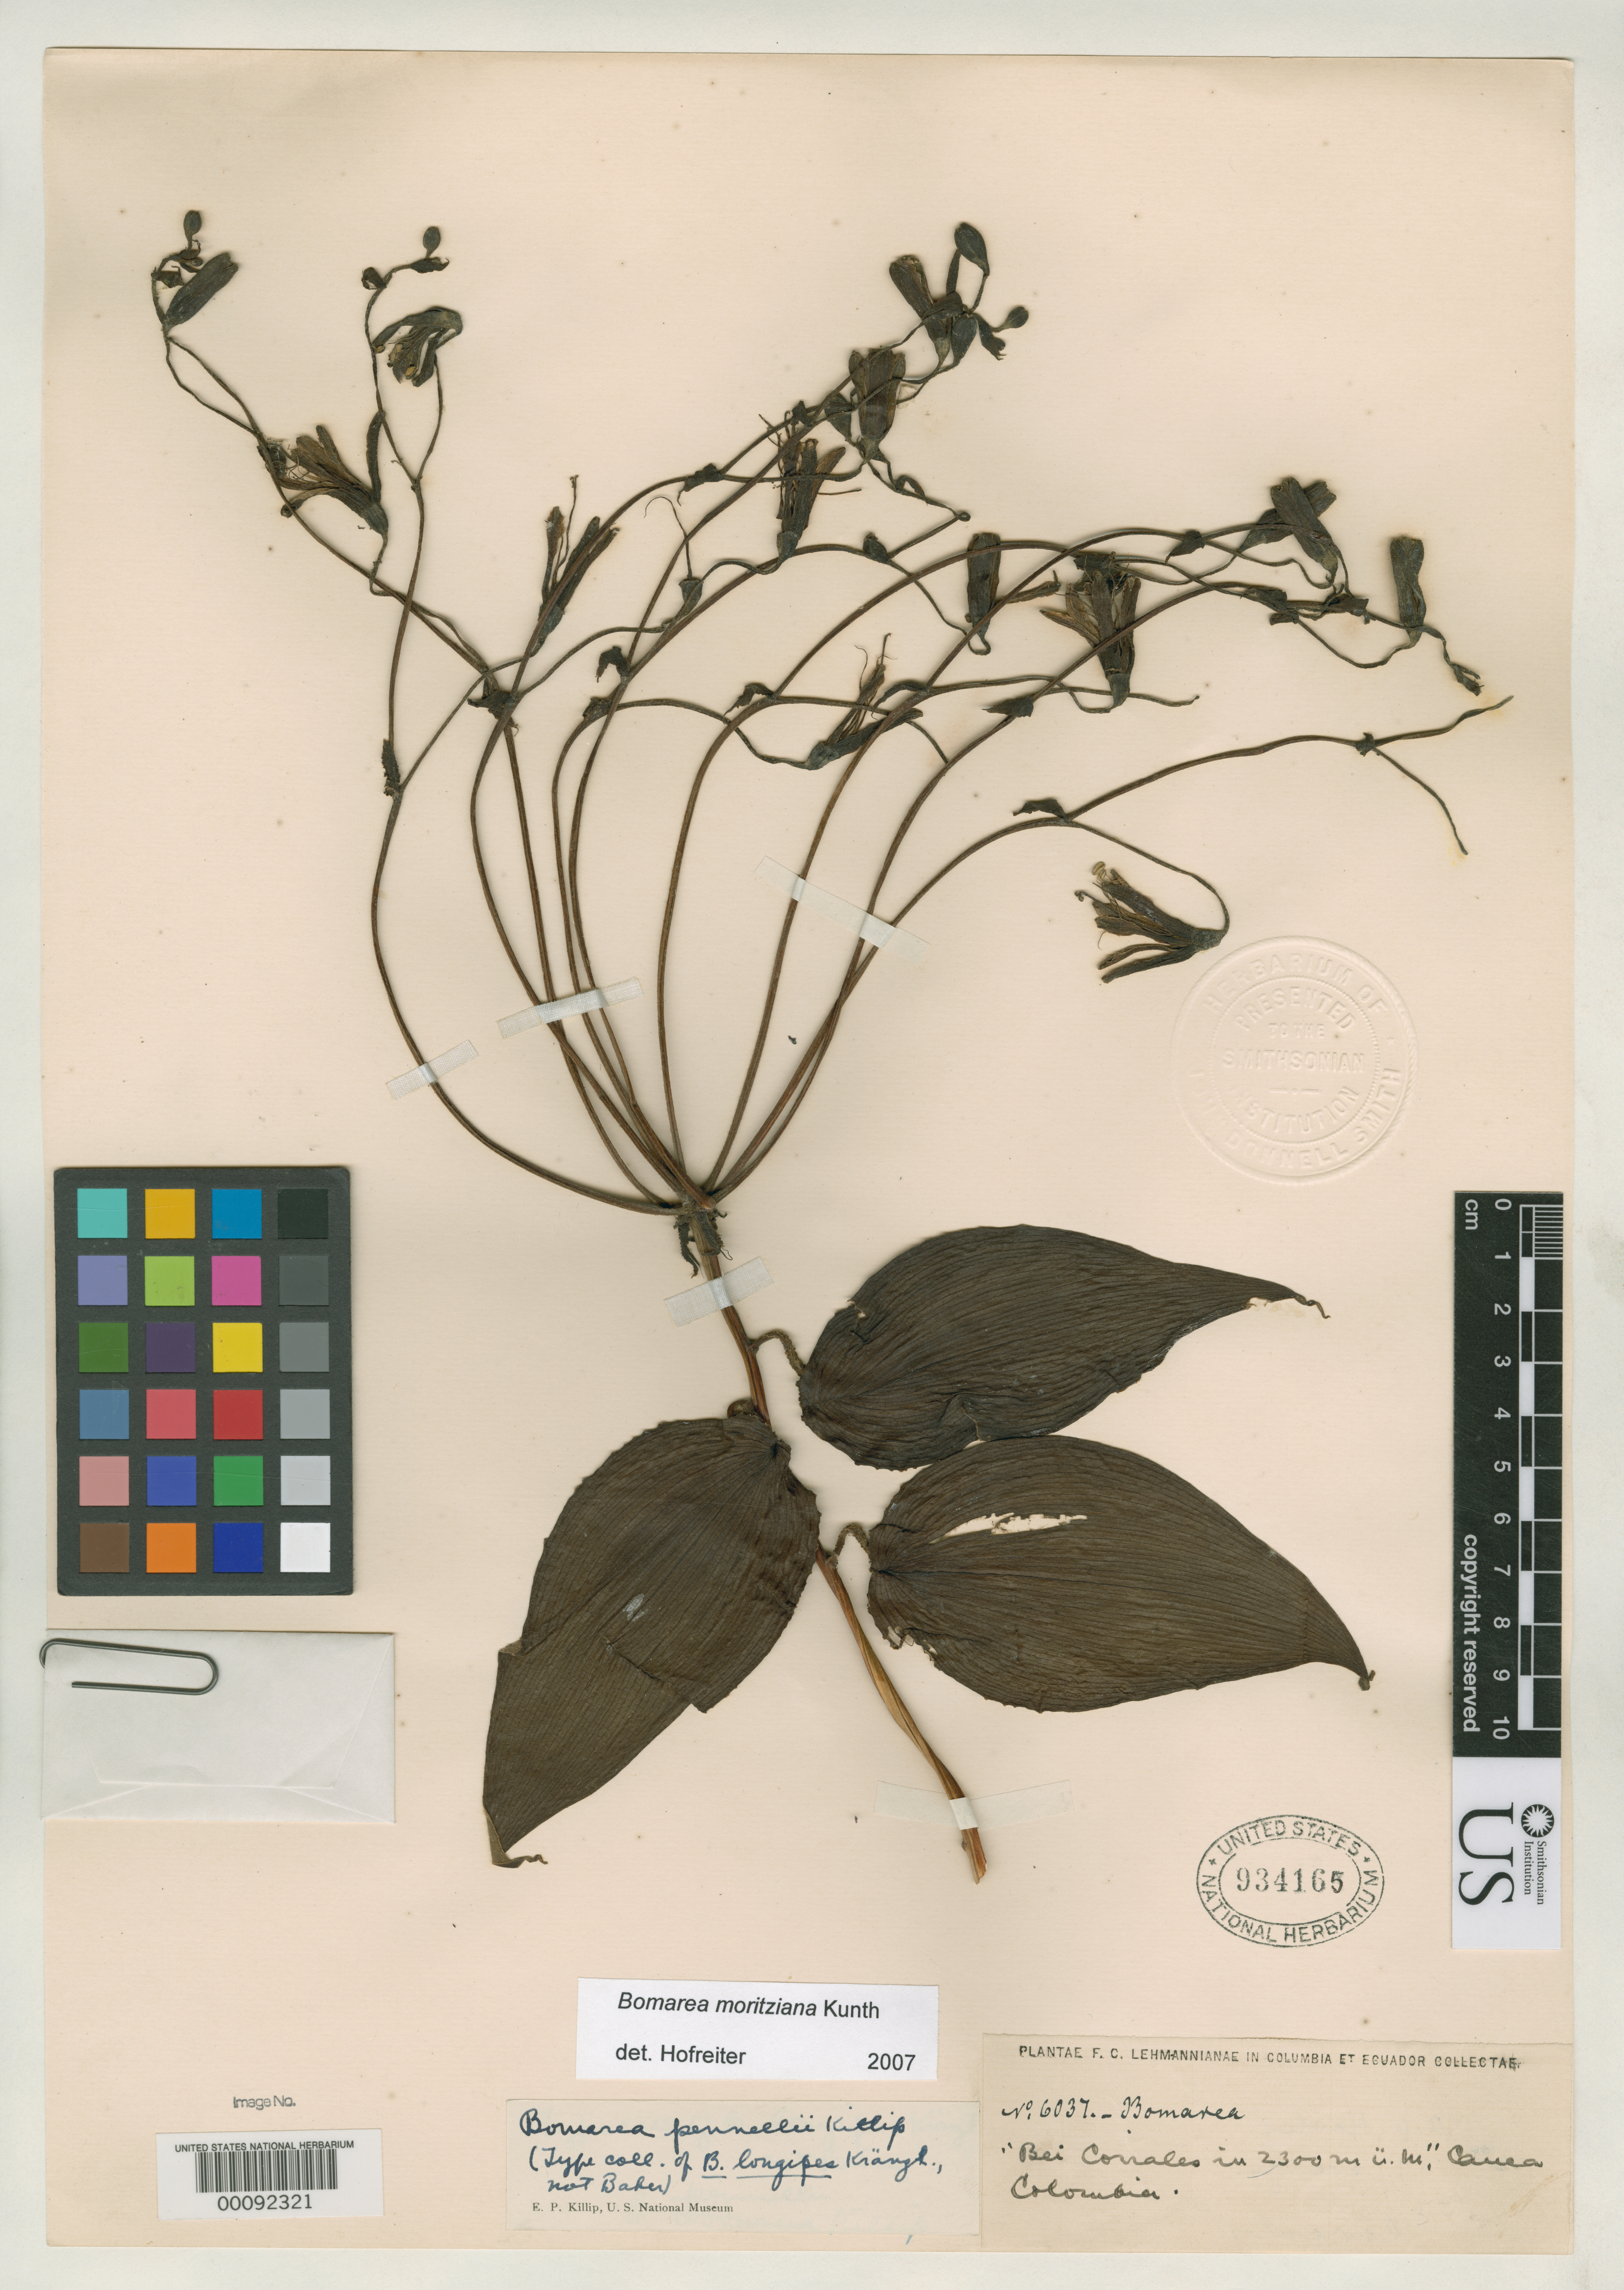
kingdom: Plantae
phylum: Tracheophyta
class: Liliopsida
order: Liliales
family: Alstroemeriaceae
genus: Bomarea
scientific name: Bomarea longipes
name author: Kraenzl.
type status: Isotype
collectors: F. C. Lehmann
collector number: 6037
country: Colombia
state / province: Cauca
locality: Corrales.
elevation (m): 2300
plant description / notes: Later homonym of Bomarea longipes Baker.; Also a type of Bomarea pennellii Killip, nom. nov.; Replacement name for Bomarea longipes Kraenzl. nom. illeg., non Baker.; Also a type of Bomarea longipes Kraenzl., nom. illeg. non Baker.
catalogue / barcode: US 934165